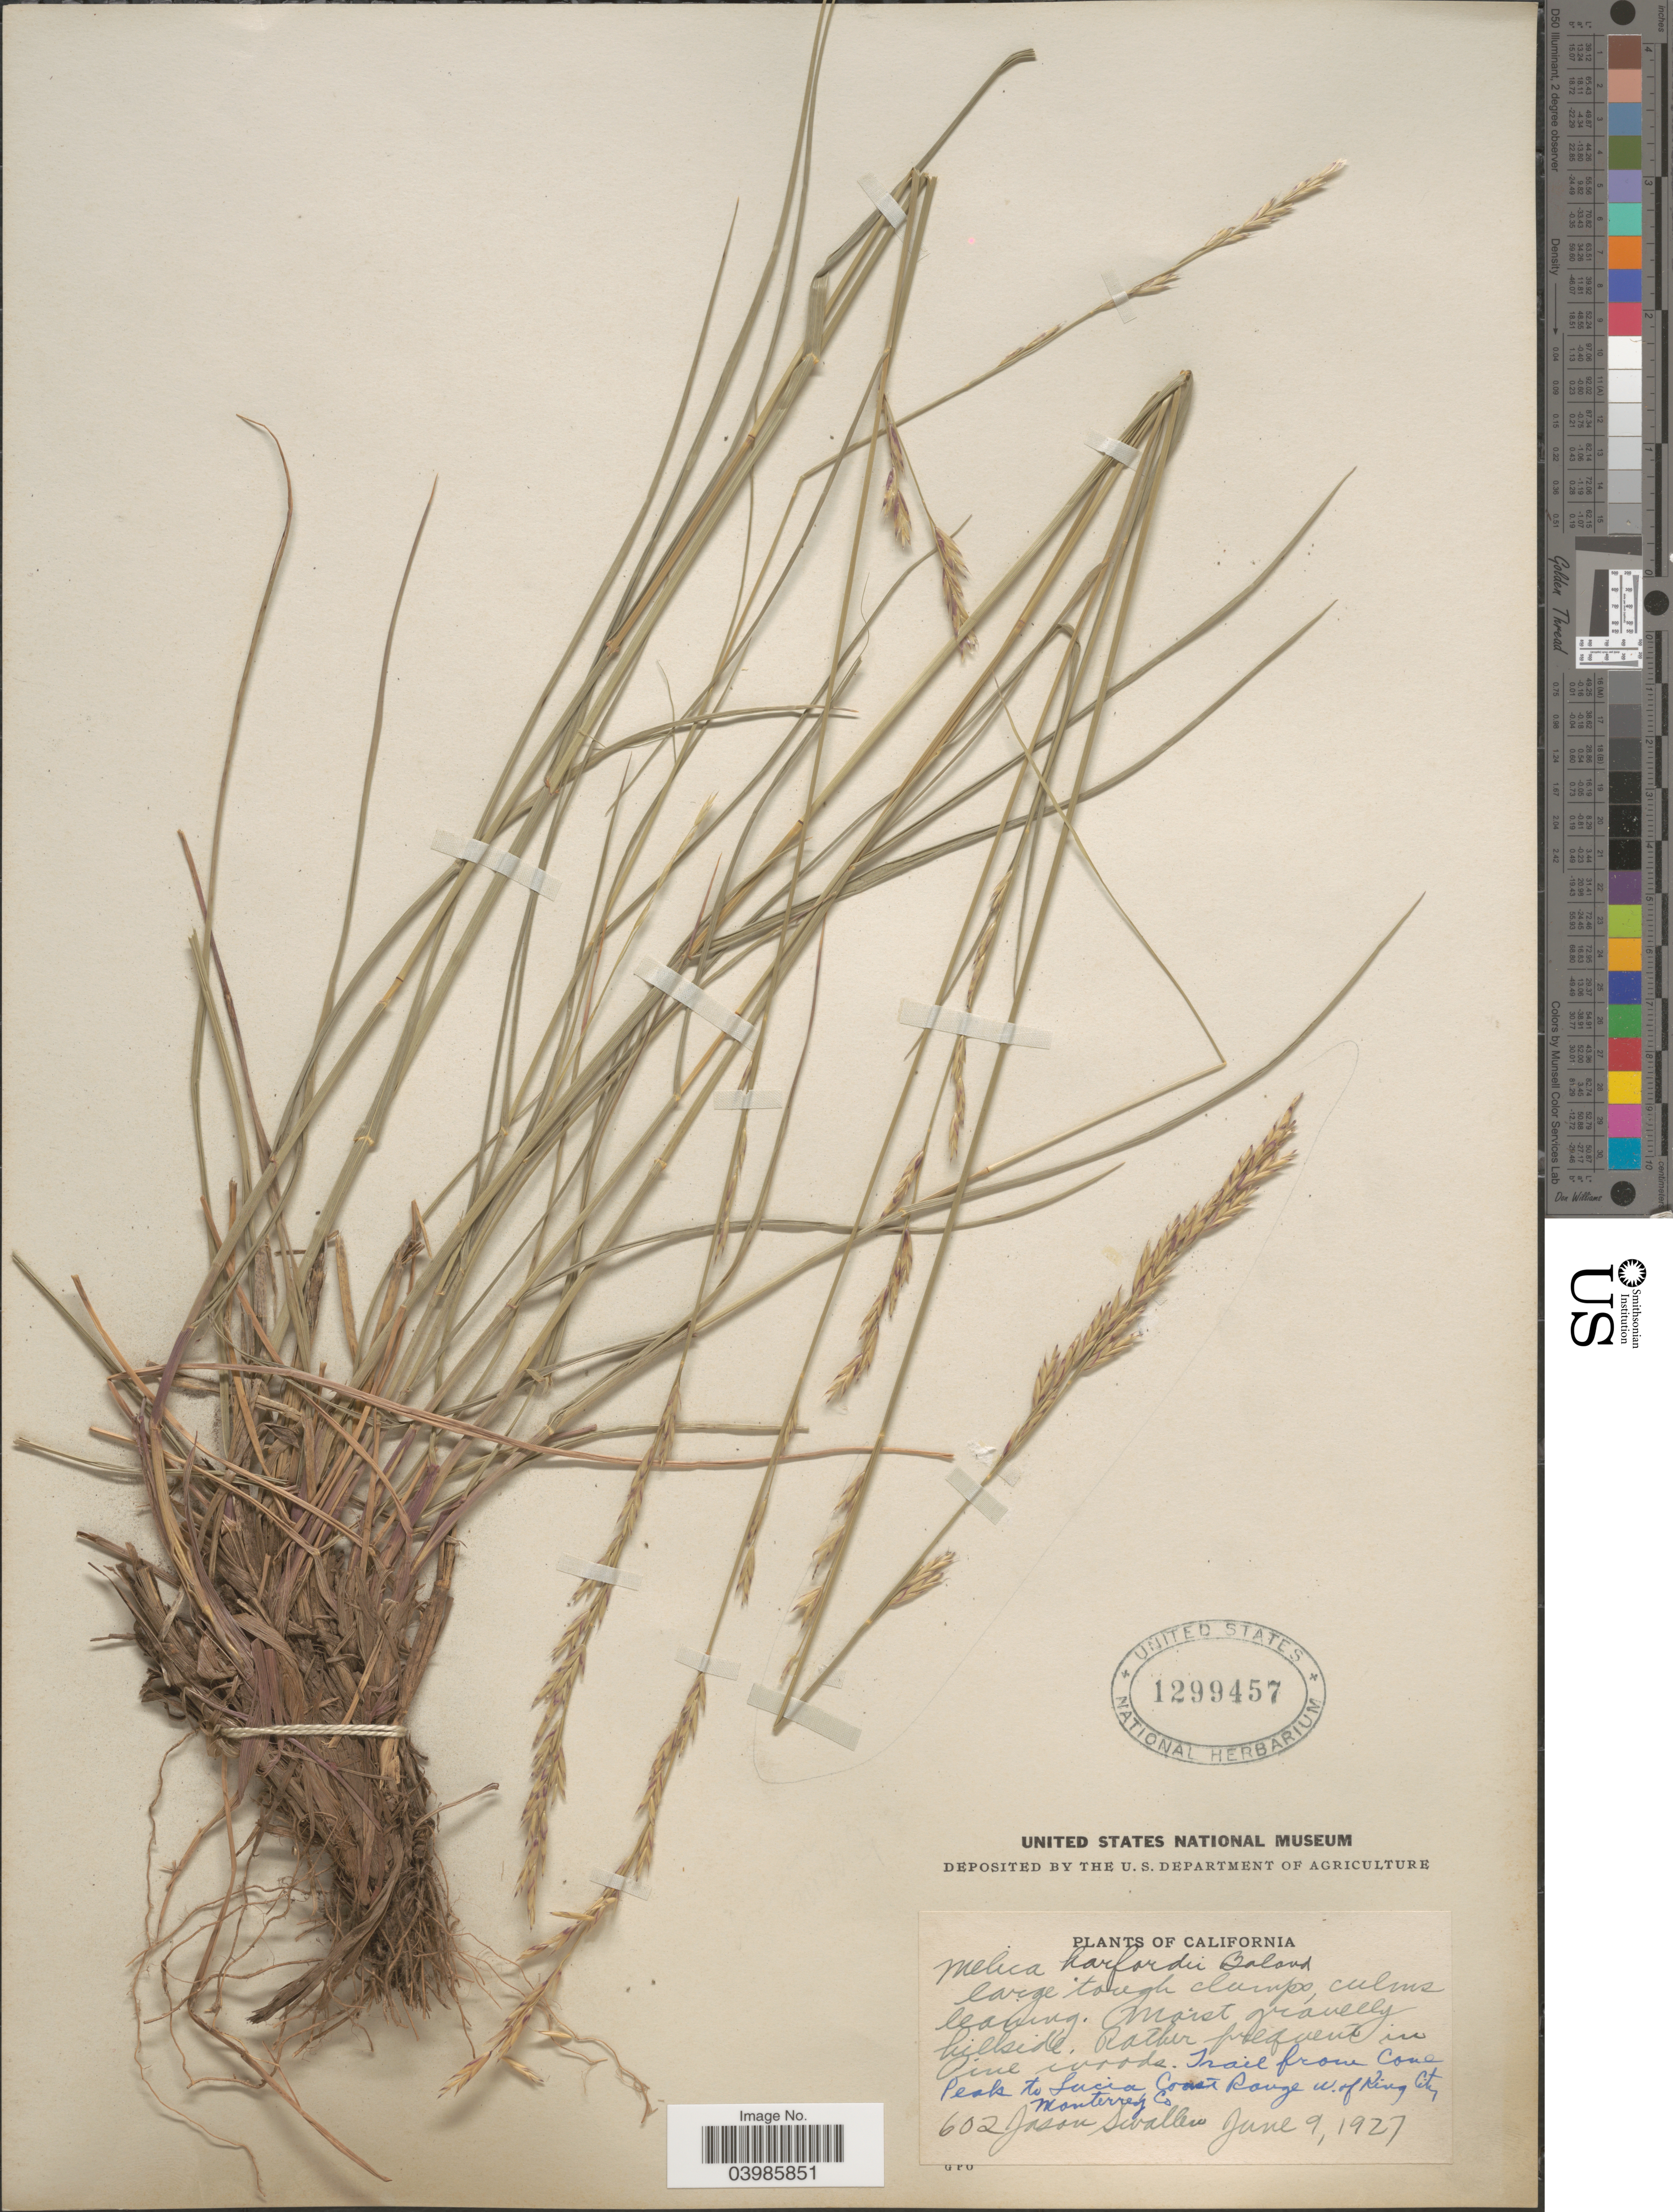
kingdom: Plantae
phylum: Tracheophyta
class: Liliopsida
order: Poales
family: Poaceae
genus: Melica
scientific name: Melica harfordii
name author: Bol.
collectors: J. R. Swallen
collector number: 602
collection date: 1927-06-09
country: United States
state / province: California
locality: Trail from Cone Peak to Lucia Coast Range W. of King City. Monterrey Co.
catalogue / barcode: US 1299457